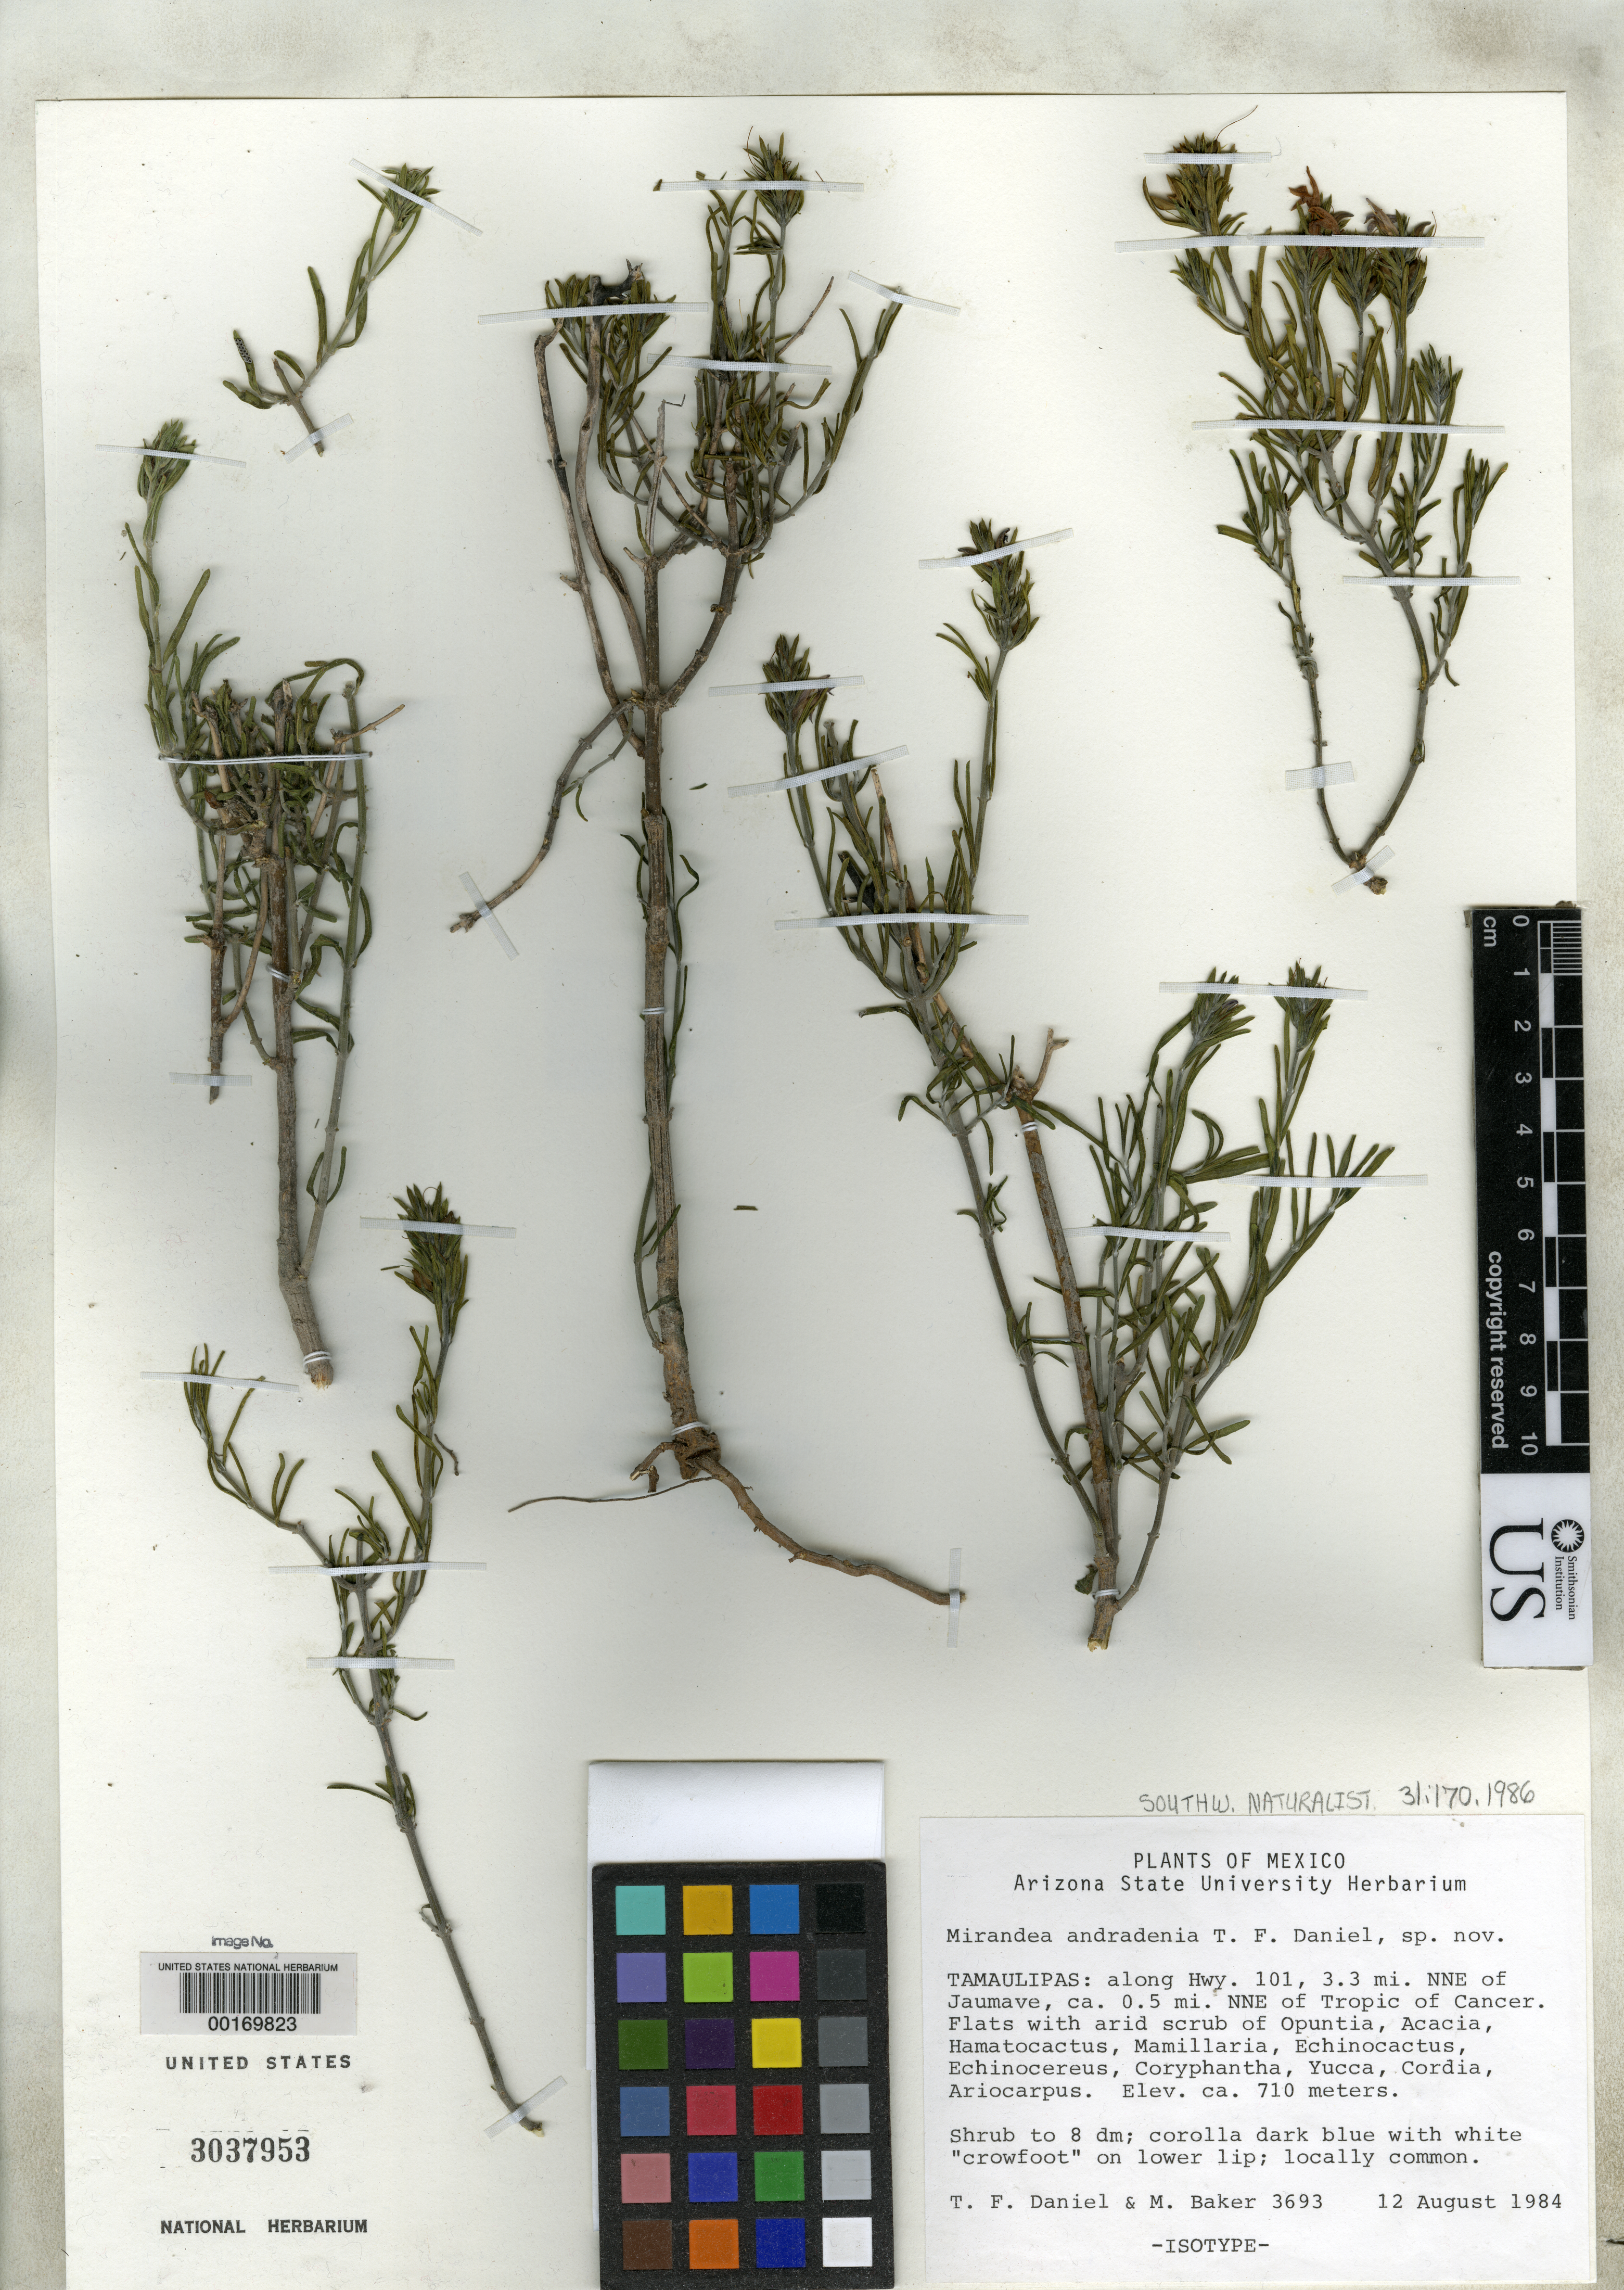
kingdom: Plantae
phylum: Tracheophyta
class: Magnoliopsida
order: Lamiales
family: Acanthaceae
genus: Mirandea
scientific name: Mirandea andradenia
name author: T.F. Daniel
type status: Isotype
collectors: T. F. Daniel & M. A. Baker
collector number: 3693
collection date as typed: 12 Aug 1984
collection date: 1984-08-12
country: Mexico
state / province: Tamaulipas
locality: Along highway 101, 3.3 mi NNE of Jaumave, ca. 0.5 mi NNE of Tropic of Cancer.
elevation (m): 710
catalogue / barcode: US 3037953